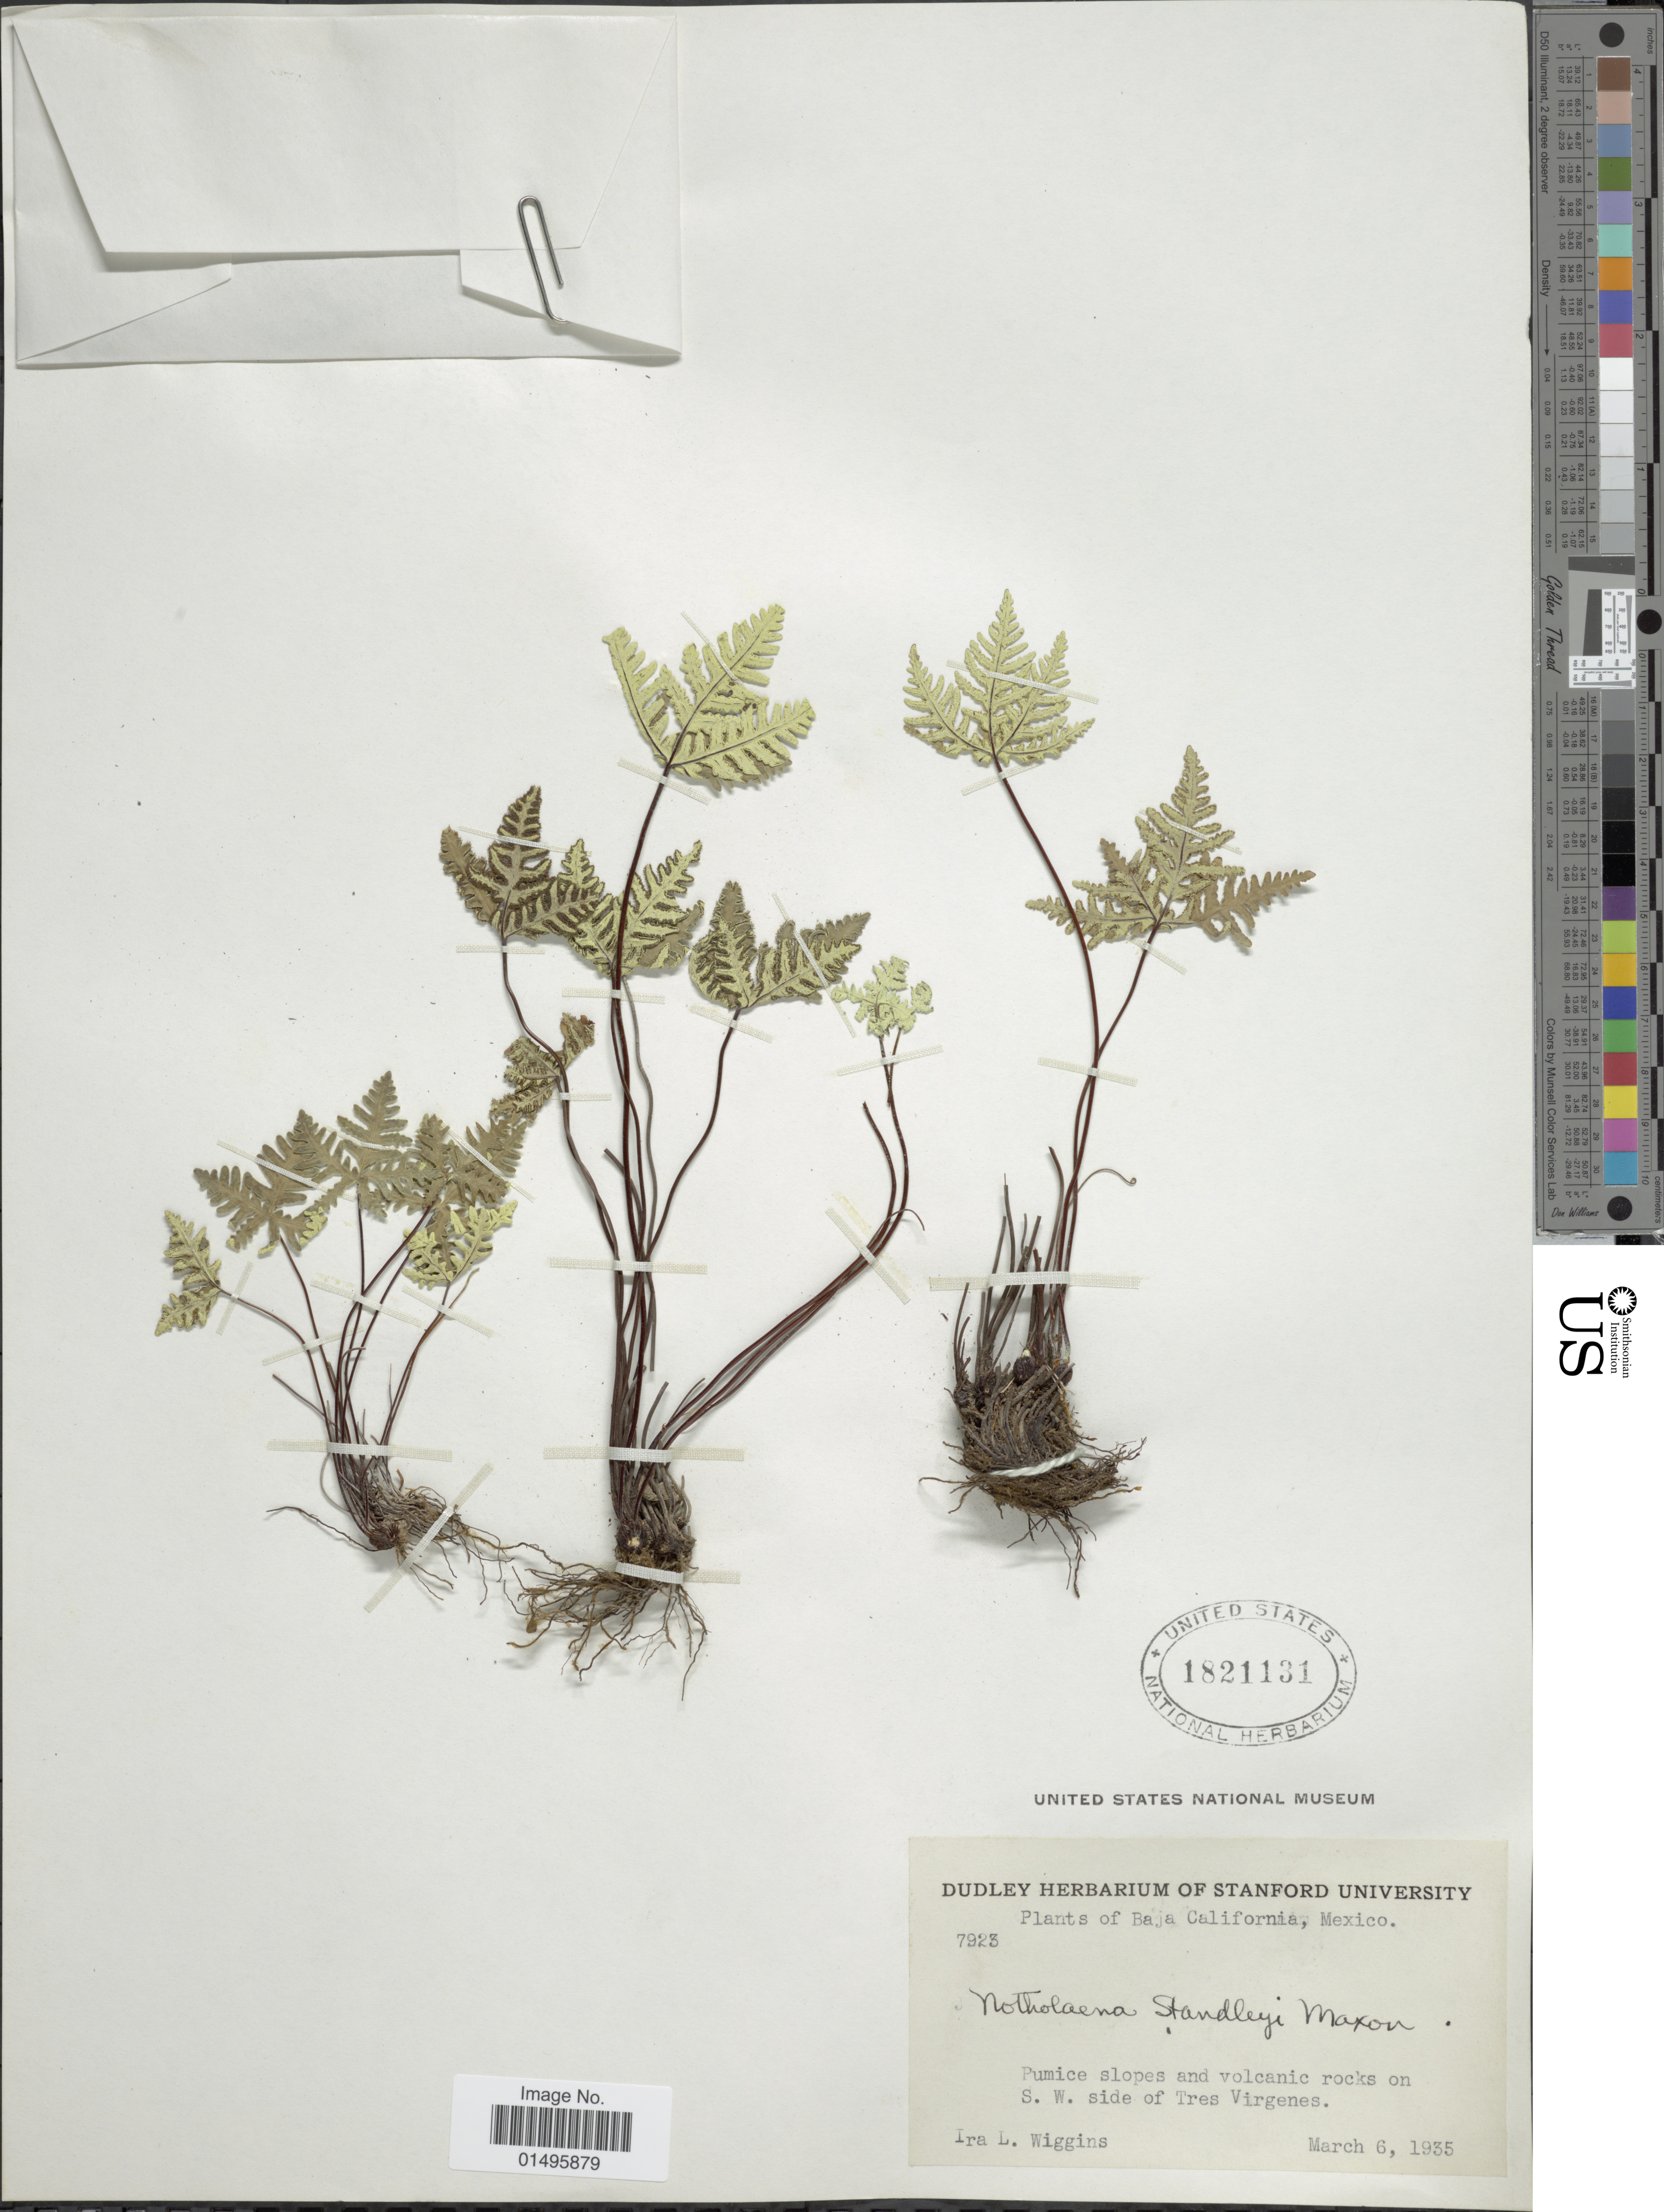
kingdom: Plantae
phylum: Tracheophyta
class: Polypodiopsida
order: Polypodiales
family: Pteridaceae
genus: Notholaena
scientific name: Notholaena standleyi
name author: Maxon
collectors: I. L. Wiggins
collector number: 7923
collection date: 1935-03-06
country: Mexico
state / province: Baja California Sur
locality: Mexico, Baja California, Pumice slopes and volcanic rocks on S. W. side of Tres Virgenes.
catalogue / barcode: US 1821131